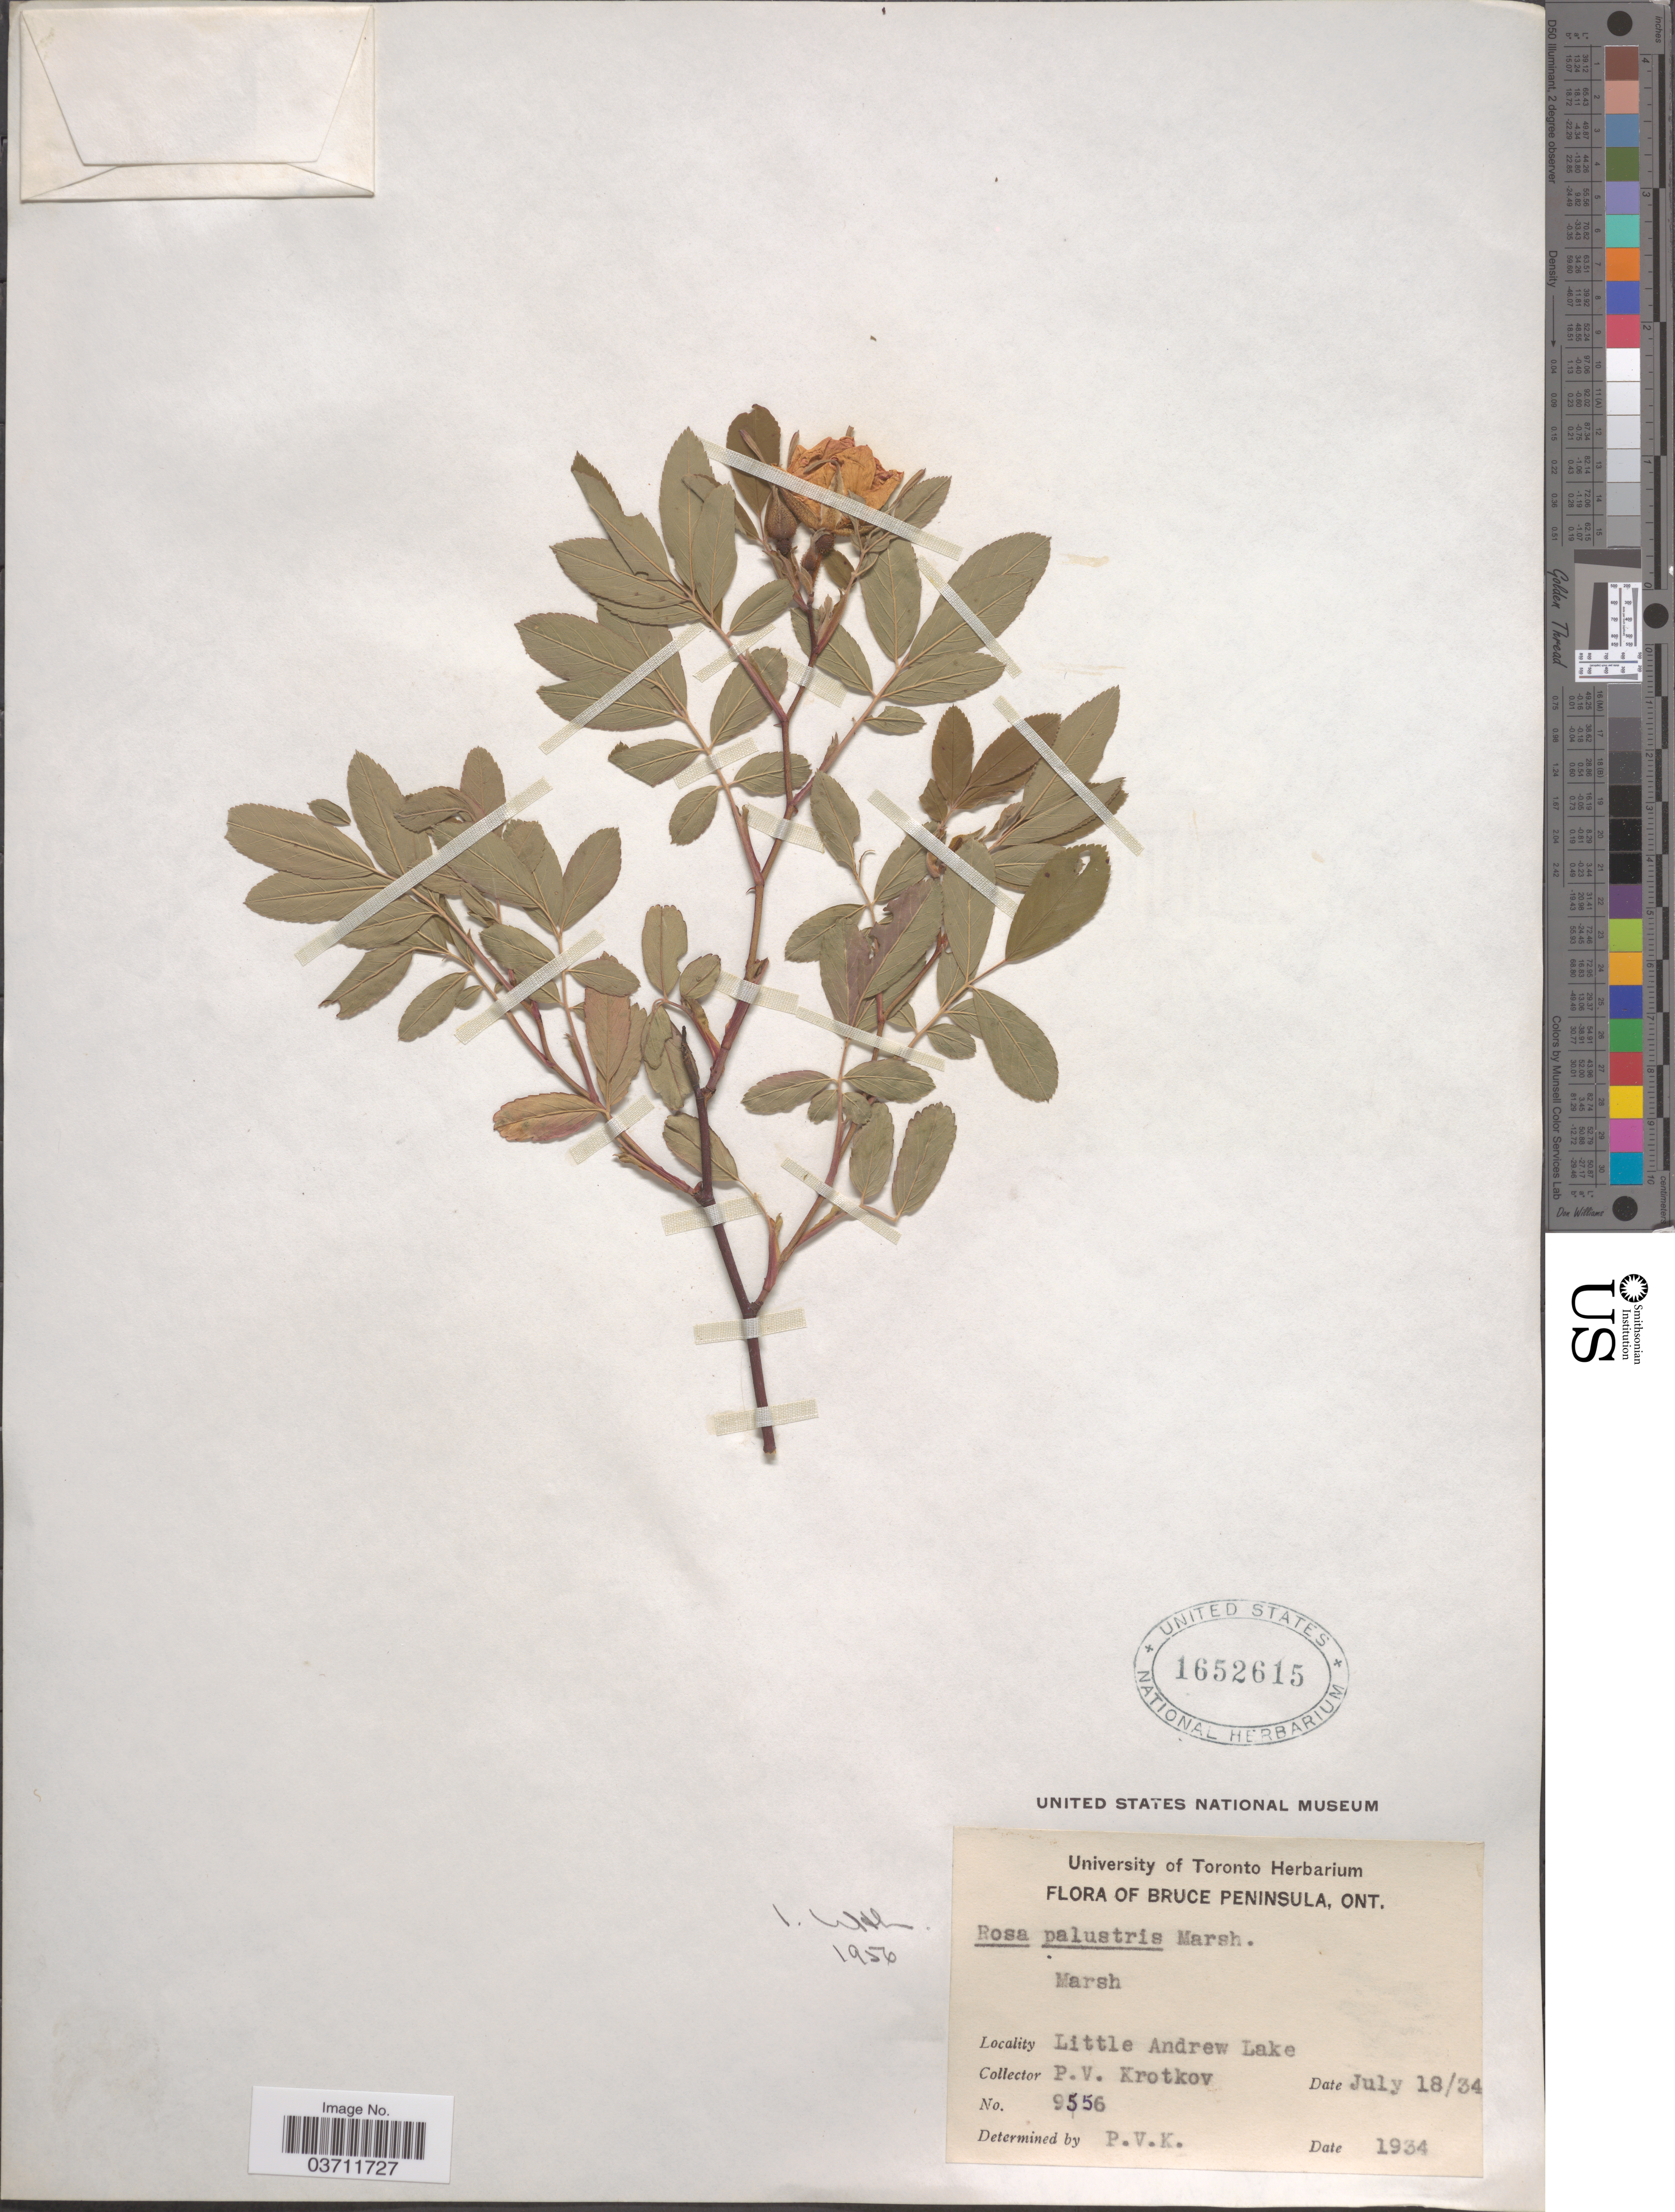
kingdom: Plantae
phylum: Tracheophyta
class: Magnoliopsida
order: Rosales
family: Rosaceae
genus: Rosa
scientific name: Rosa palustris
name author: Marshall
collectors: P. V. Krotkov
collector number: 9556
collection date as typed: Transcribed d/m/y: 18/7/34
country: Canada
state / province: Ontario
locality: Bruce Peninsula. Little Andrew Lake.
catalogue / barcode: US 1652615